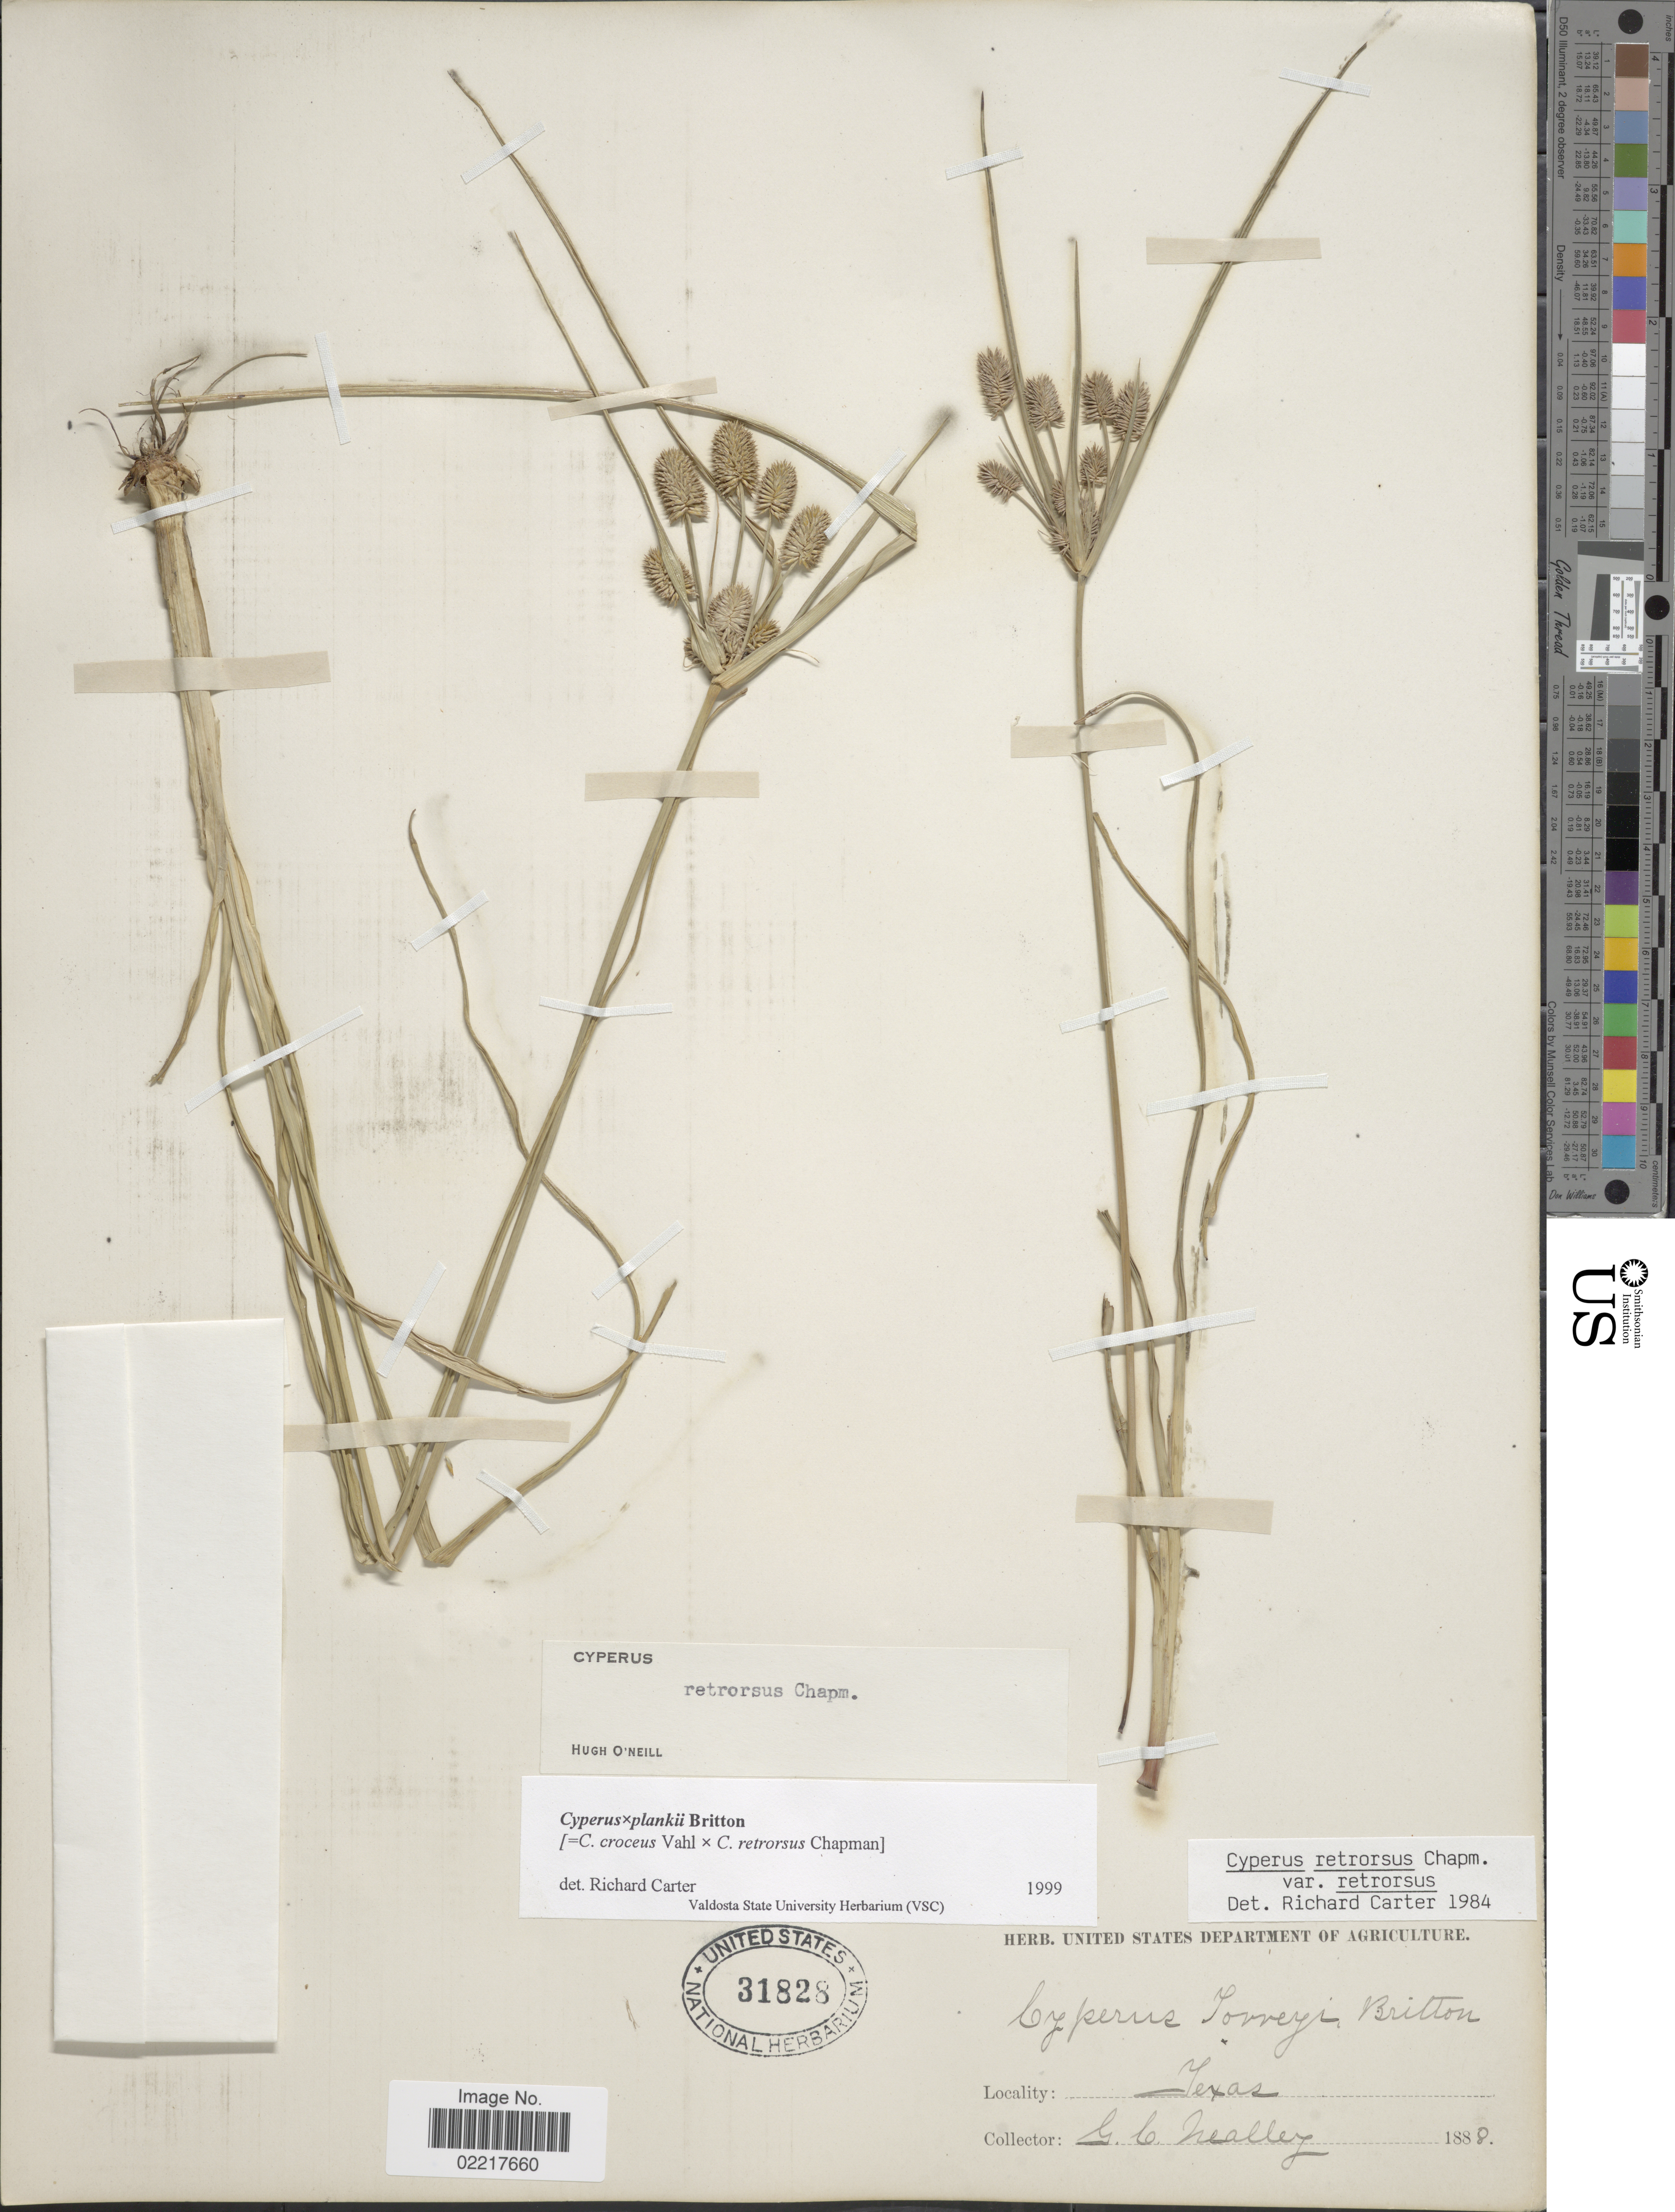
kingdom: Plantae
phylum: Tracheophyta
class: Liliopsida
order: Poales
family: Cyperaceae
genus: Cyperus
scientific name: Cyperus x plankii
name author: Britton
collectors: G. C. Nealley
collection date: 1888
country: United States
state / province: Texas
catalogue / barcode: US 31828